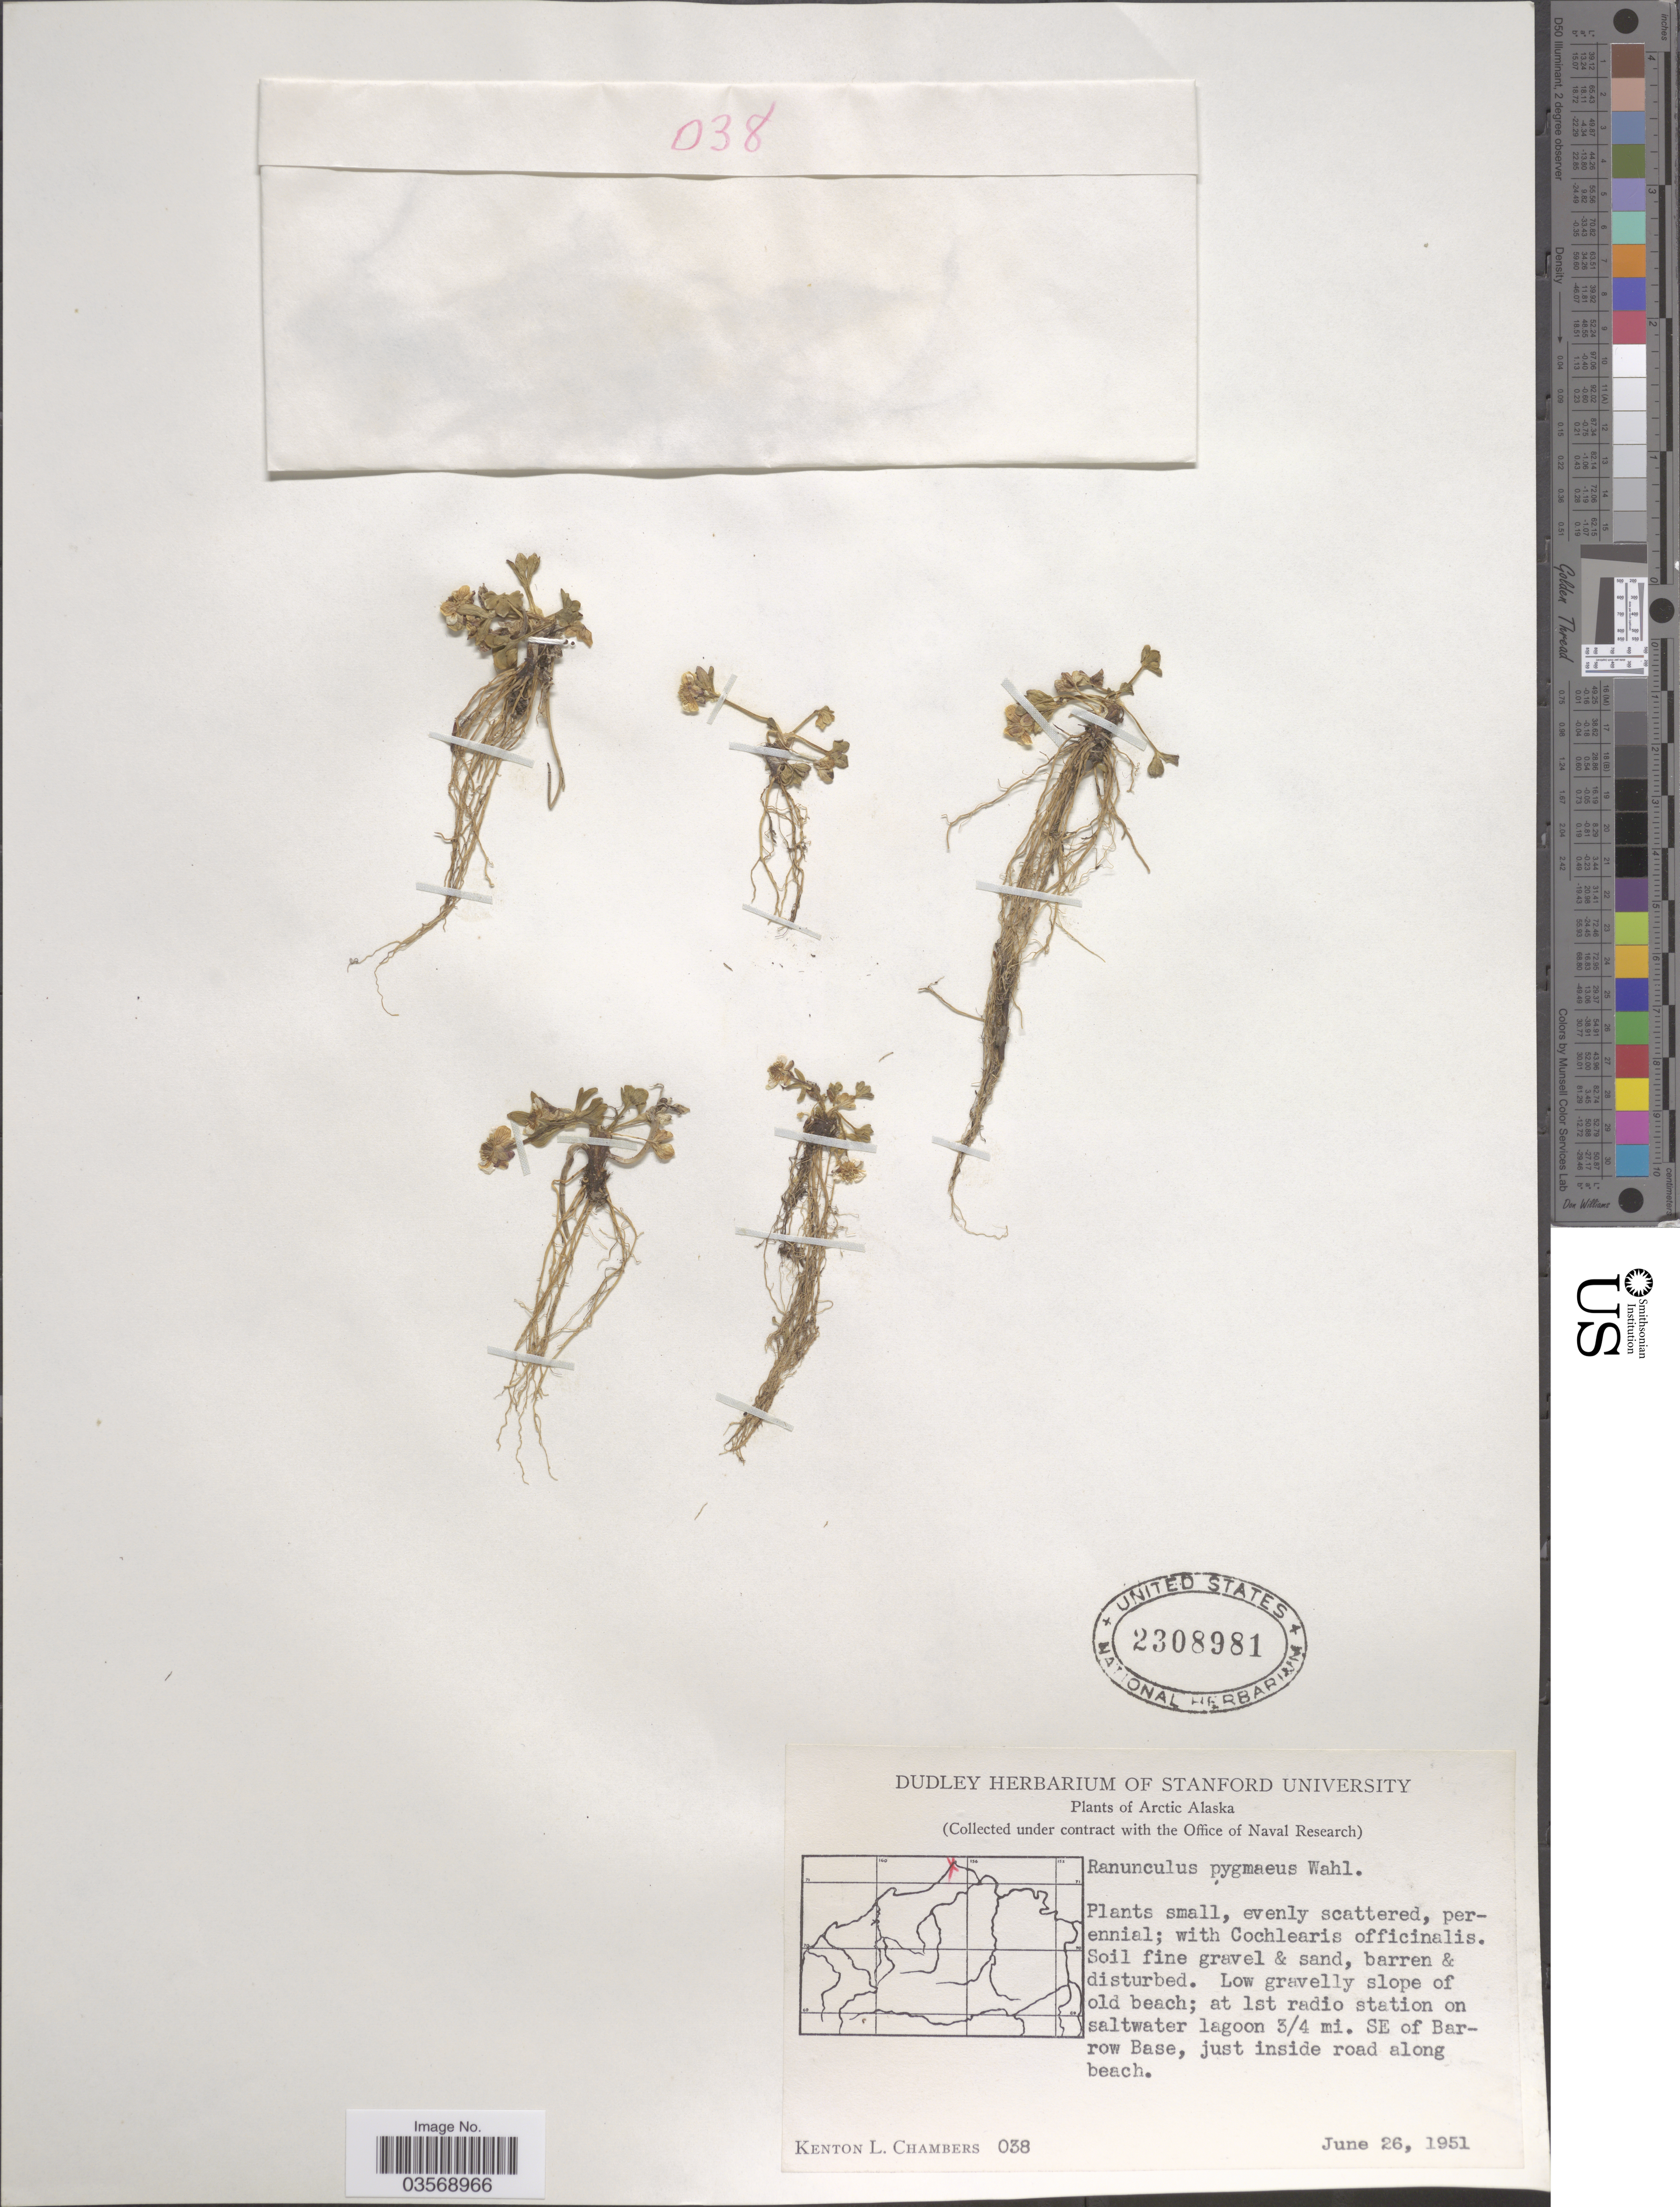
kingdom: Plantae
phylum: Tracheophyta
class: Magnoliopsida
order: Ranunculales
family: Ranunculaceae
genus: Ranunculus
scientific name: Ranunculus pygmaeus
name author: Wahlenb.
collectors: K. L. Chambers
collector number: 038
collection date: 1951-06-26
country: United States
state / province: Alaska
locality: Arctic Alaska. 3/4 mi. SE of Barrow Base, just inside road along beach.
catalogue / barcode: US 2308981